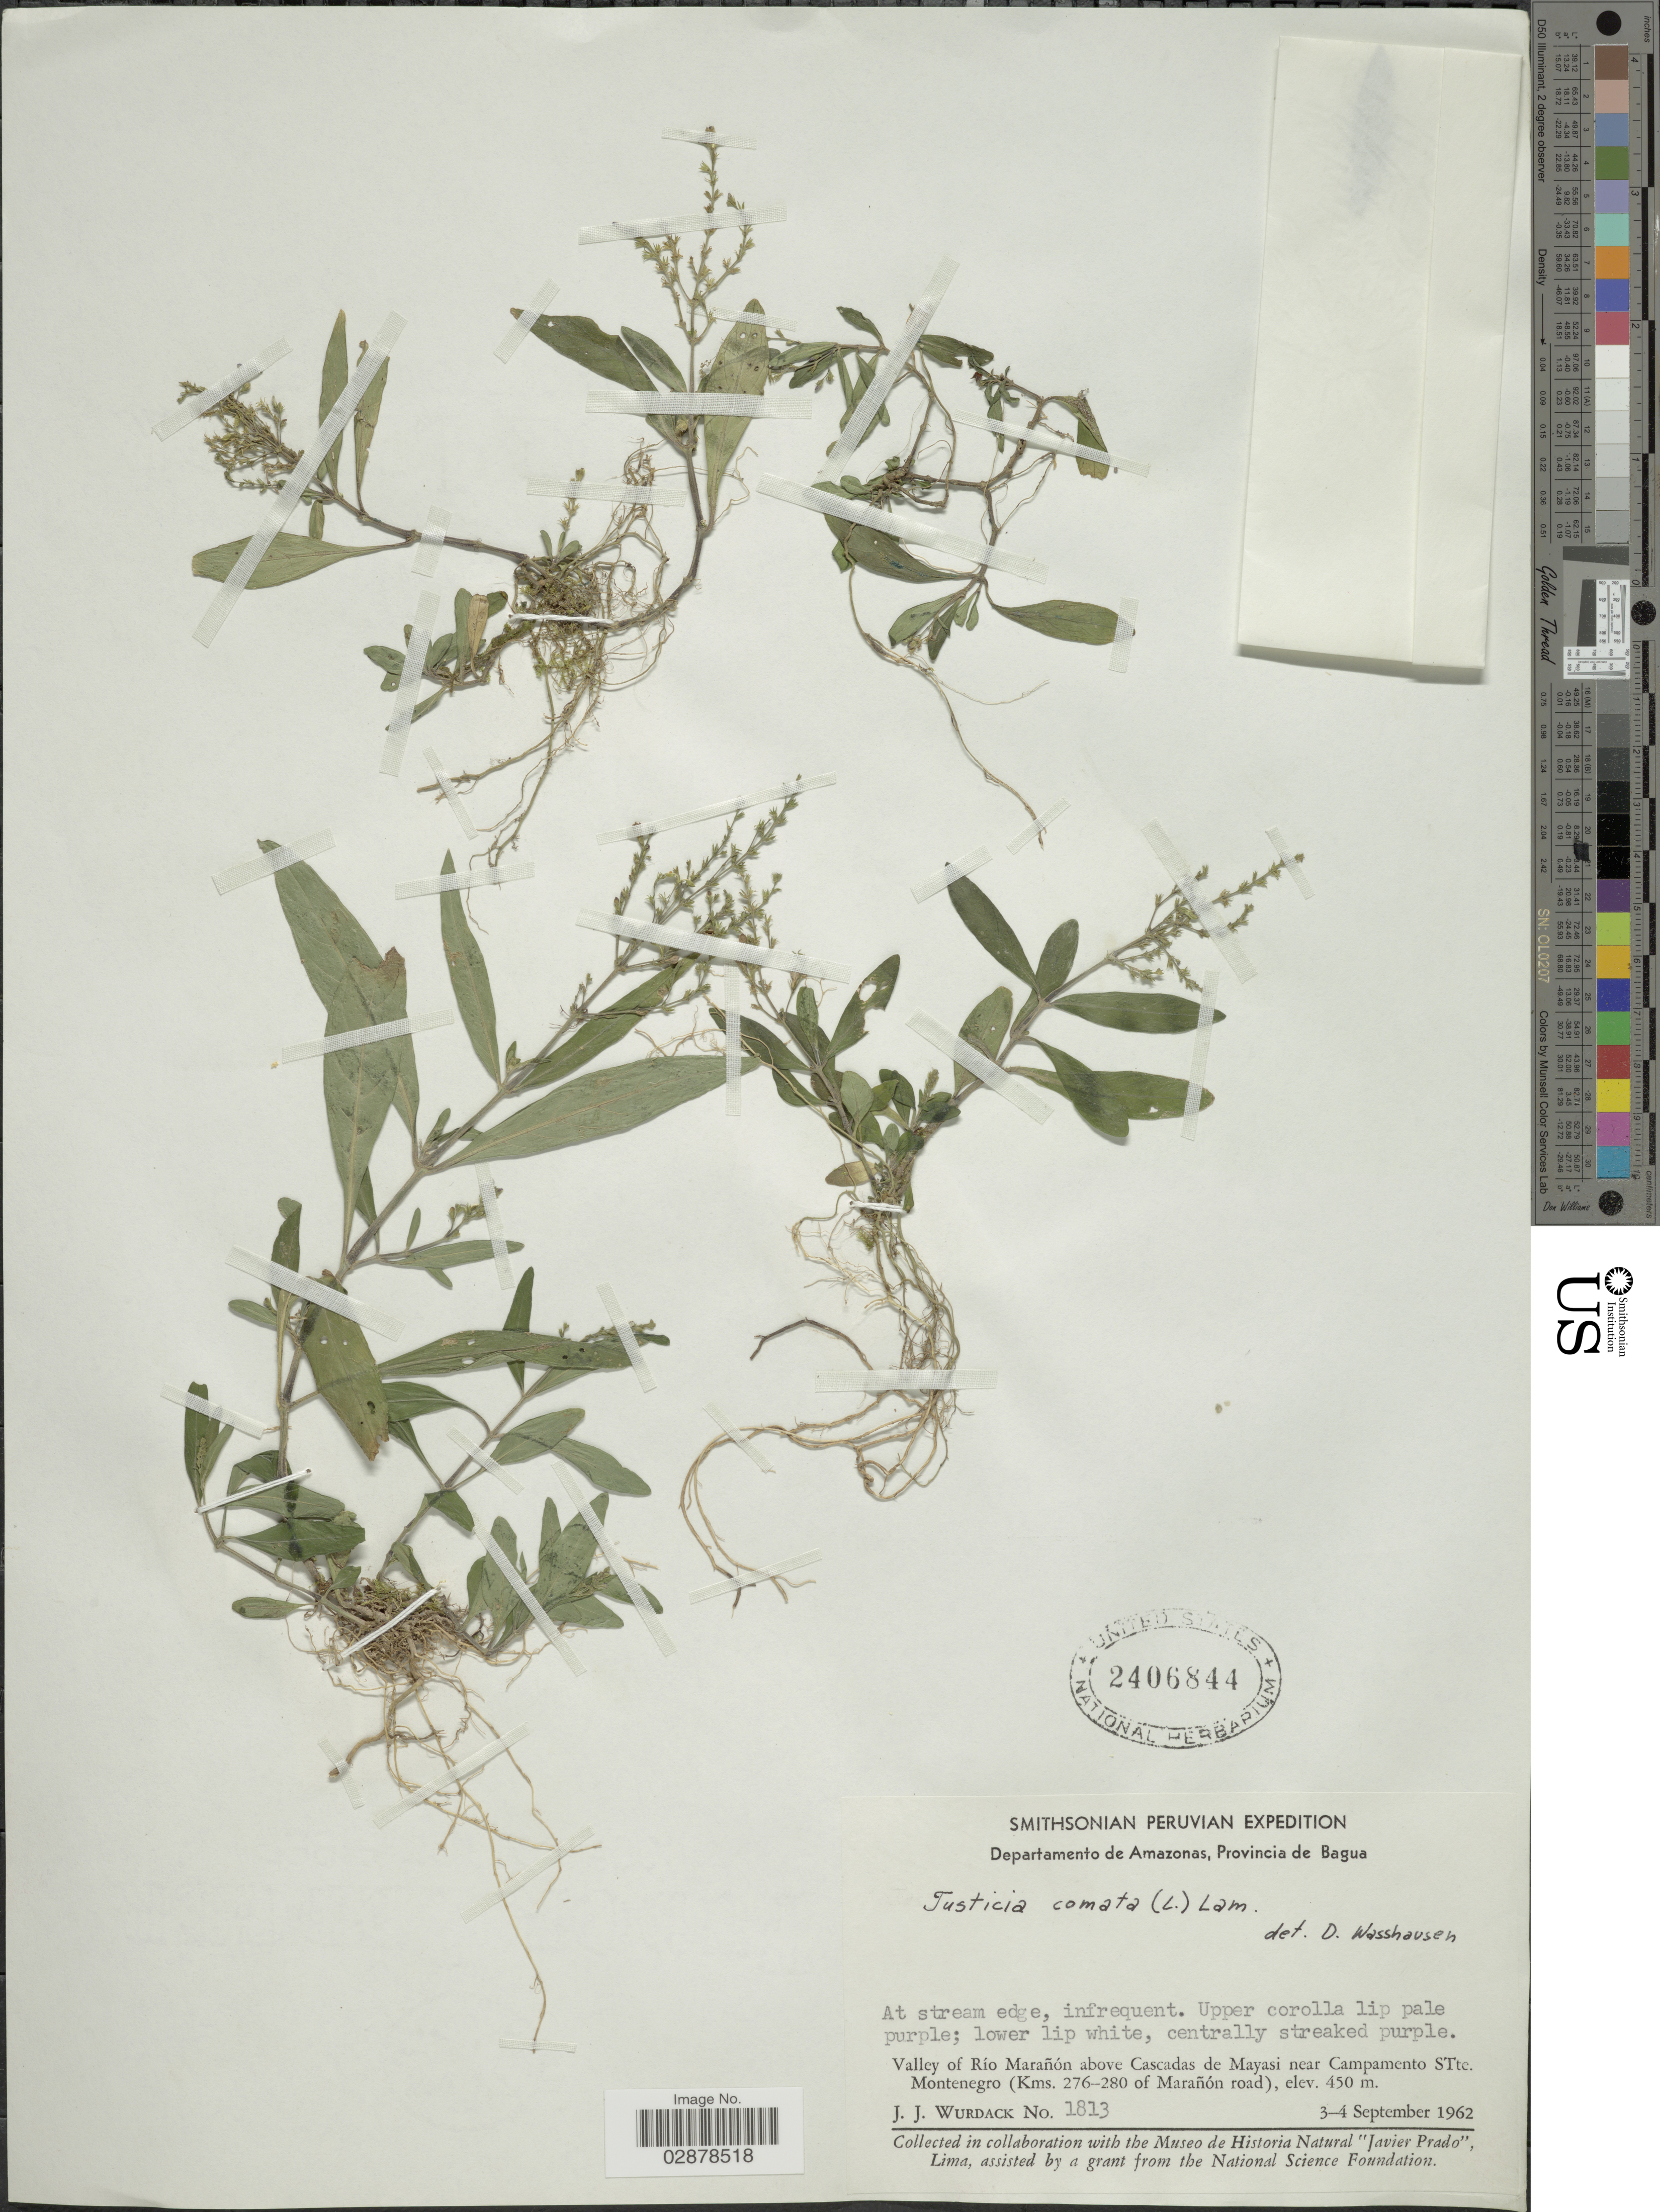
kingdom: Plantae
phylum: Tracheophyta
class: Magnoliopsida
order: Lamiales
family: Acanthaceae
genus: Justicia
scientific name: Justicia comata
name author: (L.) Lam.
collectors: J. J. Wurdack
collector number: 1813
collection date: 1962-09-03/1962-09-04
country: Peru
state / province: Amazonas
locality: Departamento de Amazonas, Provincia de Bagua. Valley of Río Marañón above Cascadas de Mayasi near Campamento STtc. Montenegro (Kms. 276-280 of Morañón road).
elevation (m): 450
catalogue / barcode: US 2406844